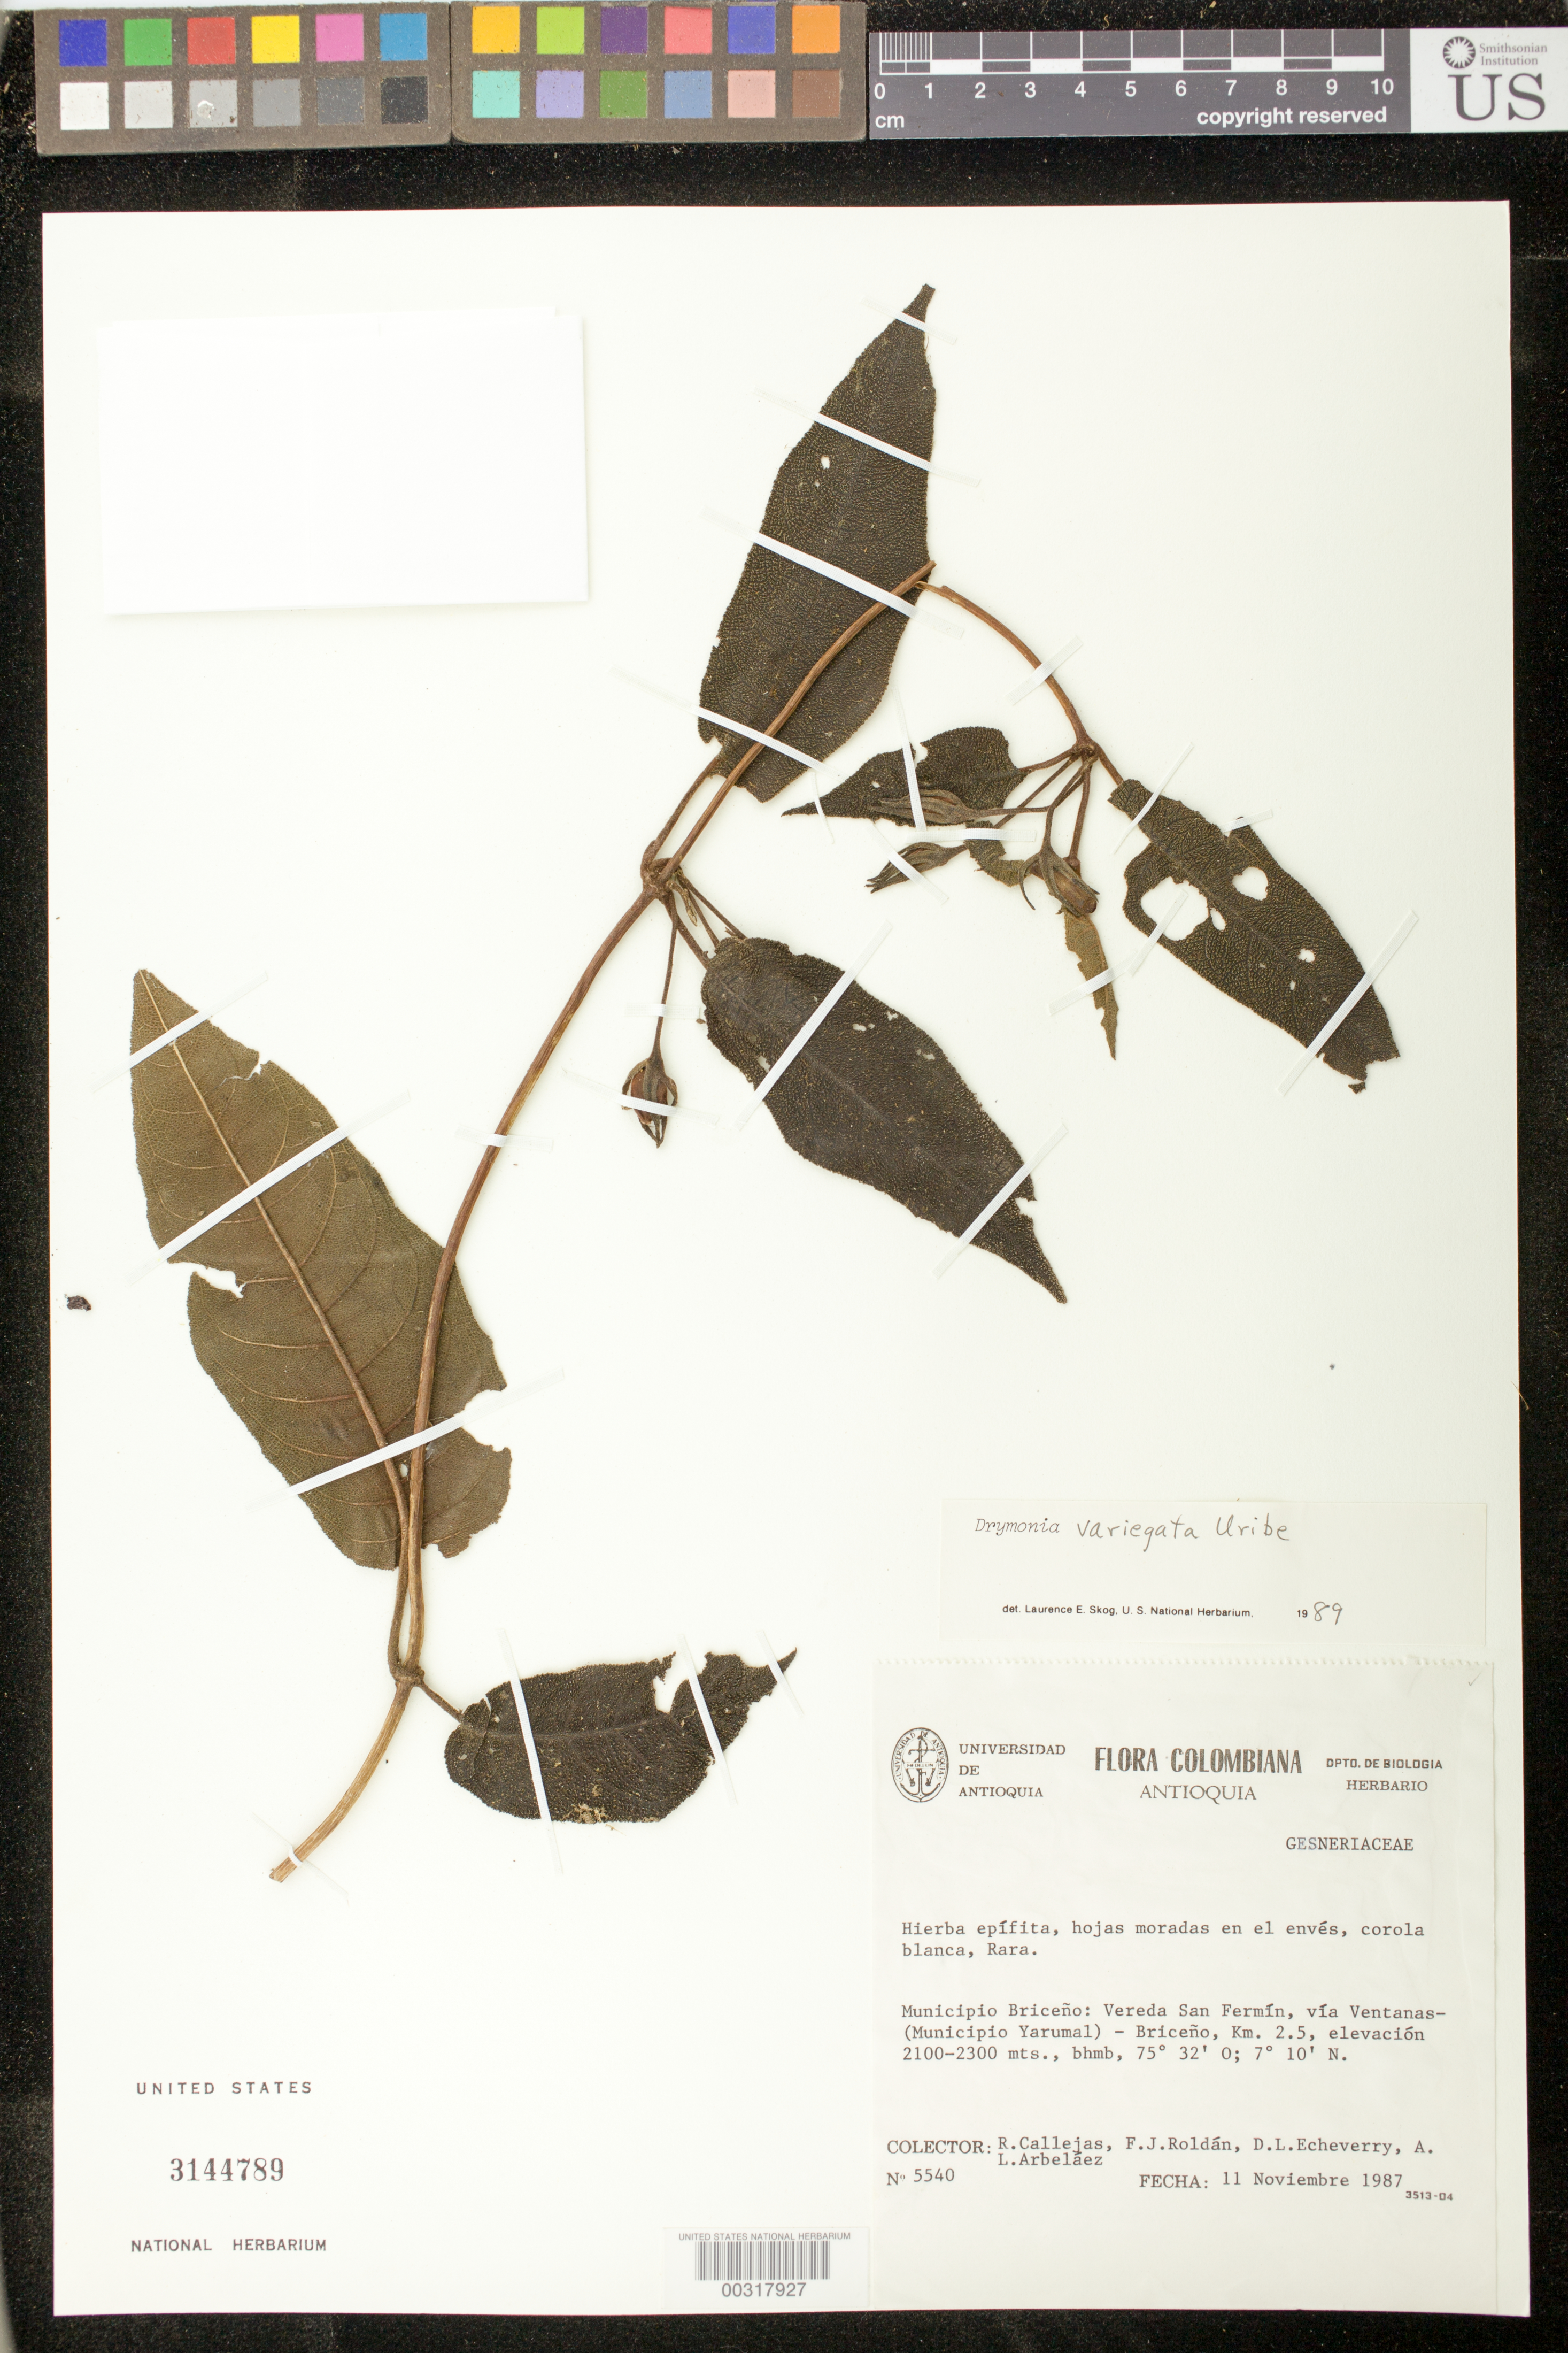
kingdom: Plantae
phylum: Tracheophyta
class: Magnoliopsida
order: Lamiales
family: Gesneriaceae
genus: Drymonia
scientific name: Drymonia variegata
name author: L. Uribe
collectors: R. Callejas, F. J. Roldán, D. Echeverry & A. L. Arbelaez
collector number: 5540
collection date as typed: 11 Nov 1987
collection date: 1987-11-11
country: Colombia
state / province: Antioquia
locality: Mpio. Briceño: Vereda San Fermín, vía Ventanas-Briceño, km. 2.5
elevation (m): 2100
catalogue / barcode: US 3144789